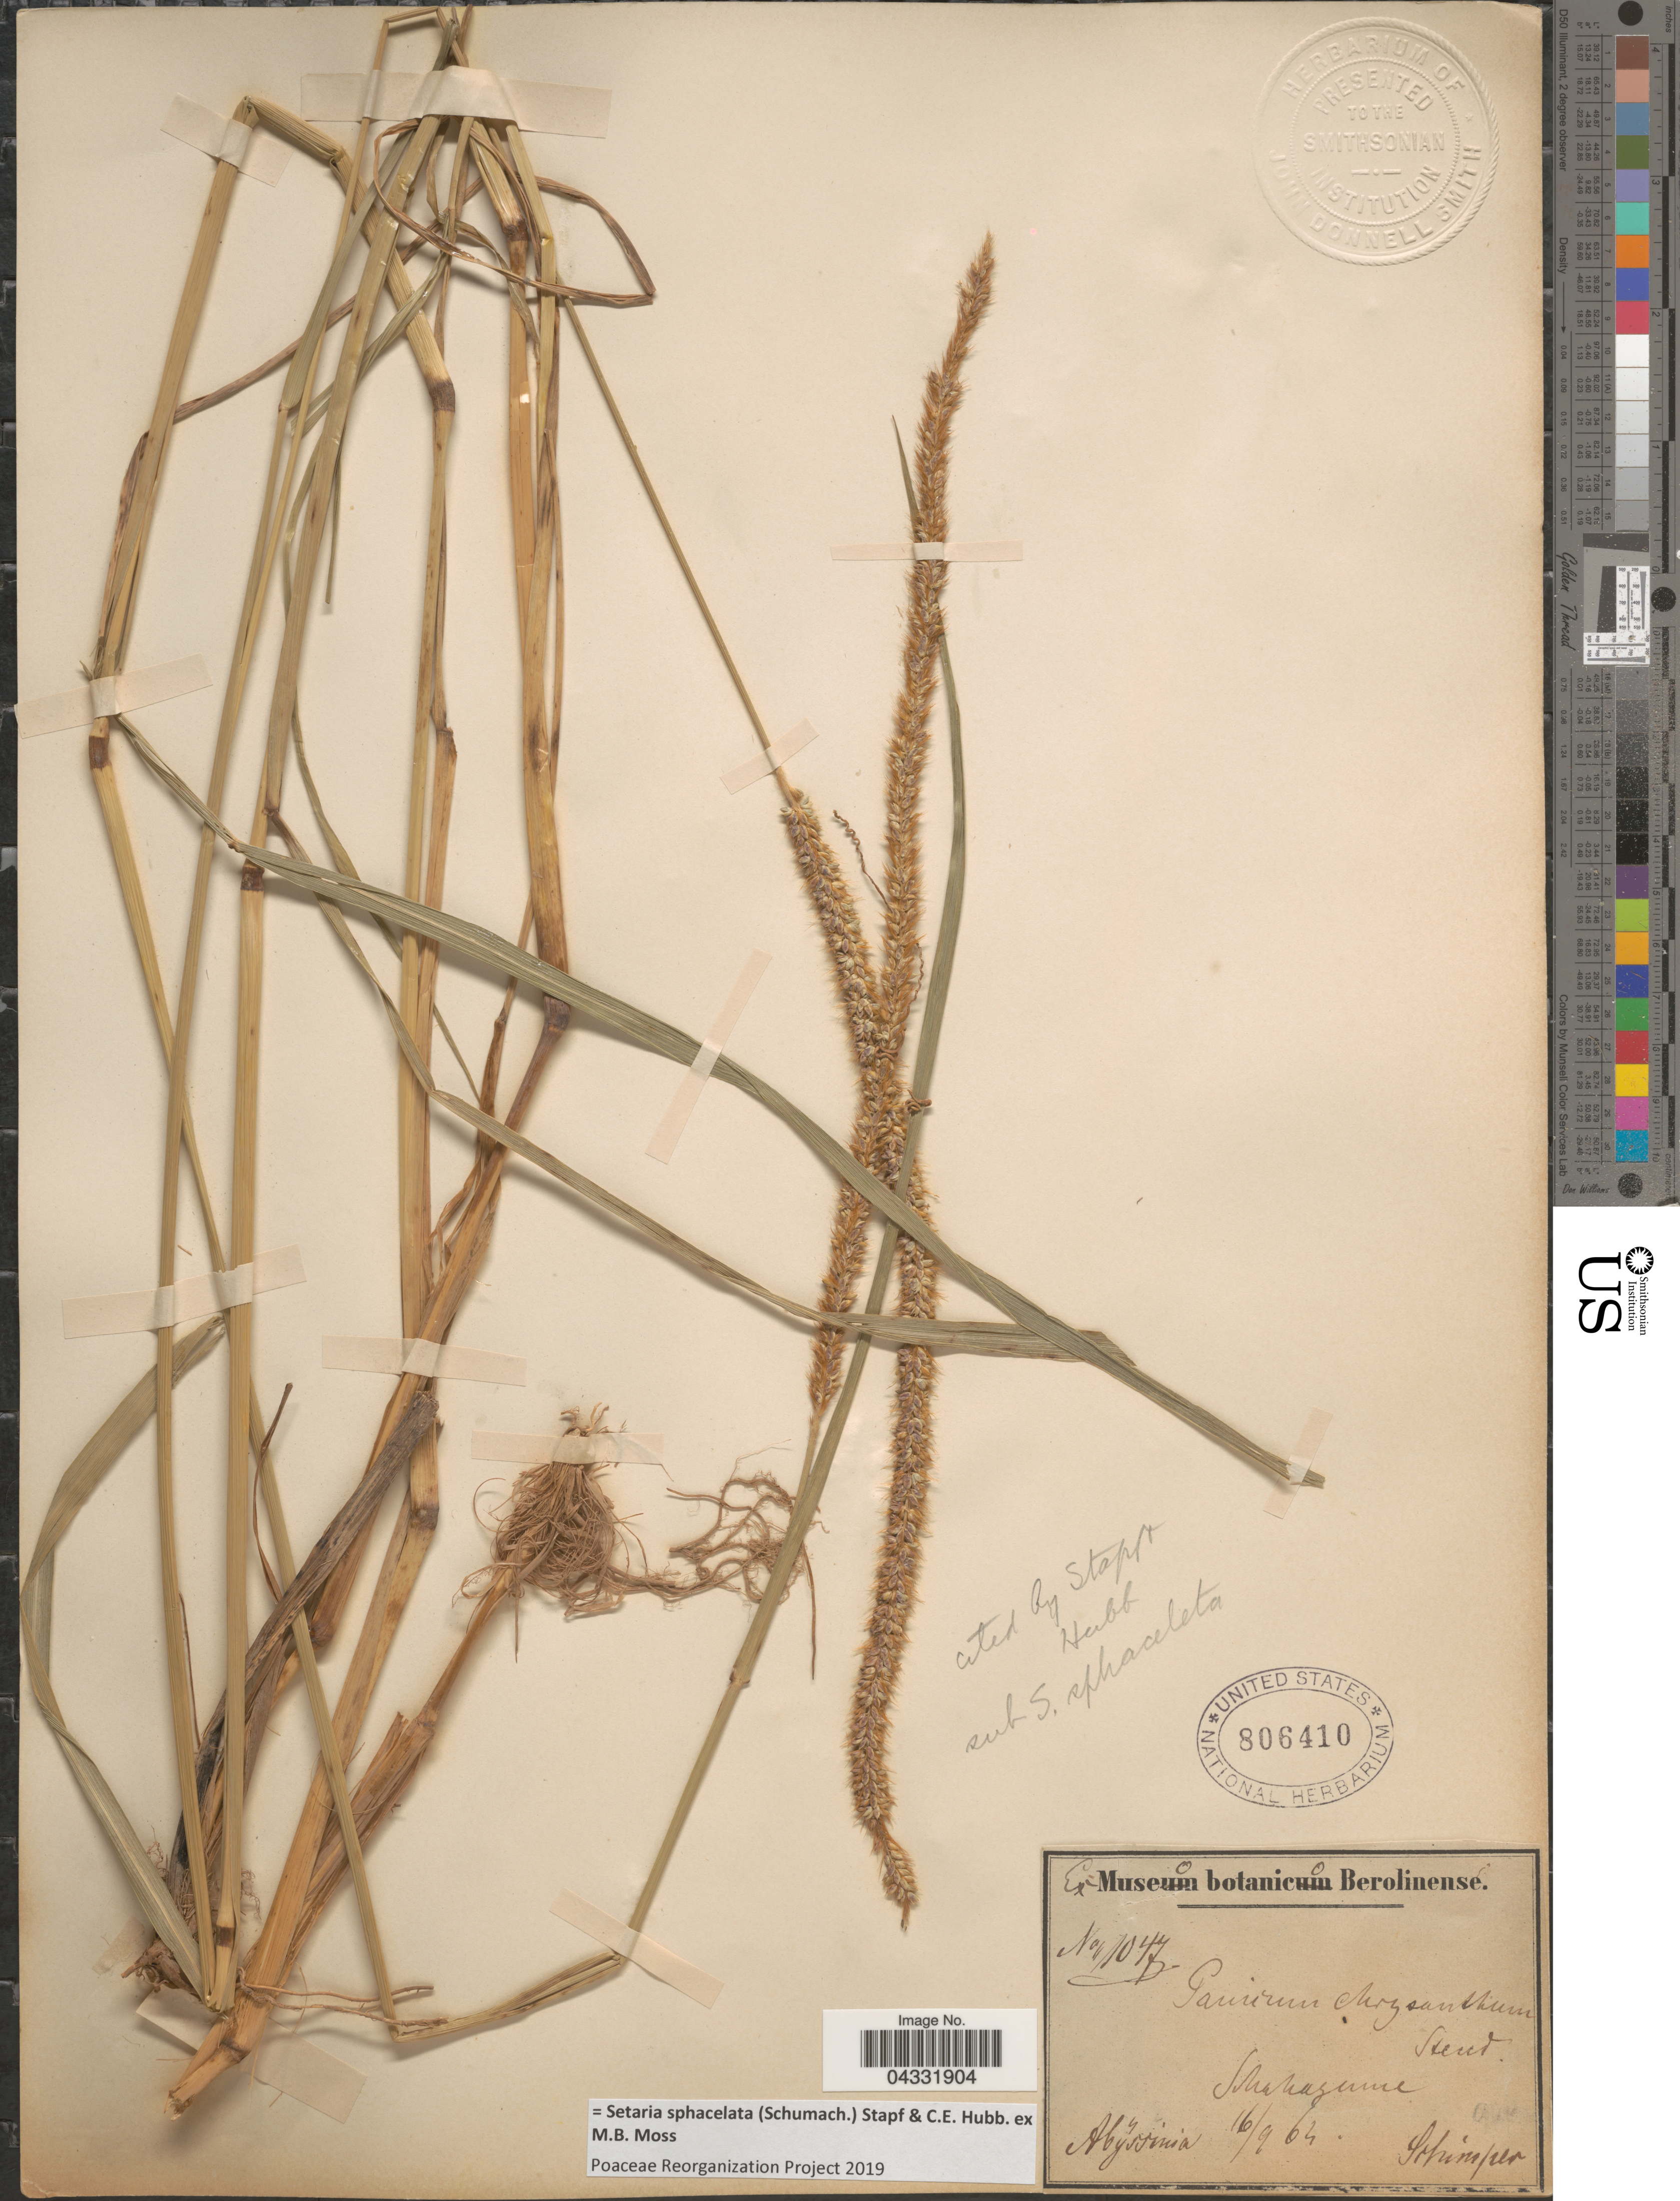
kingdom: Plantae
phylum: Tracheophyta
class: Liliopsida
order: Poales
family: Poaceae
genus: Setaria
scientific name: Setaria sphacelata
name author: (Schumach.) Stapf & Hubb. ex Moss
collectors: -. Schimper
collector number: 1047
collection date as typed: Transcribed d/m/y: 16/9/64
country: Ethiopia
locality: Schahagenne [interpreted]. Abÿssinia.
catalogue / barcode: US 806410